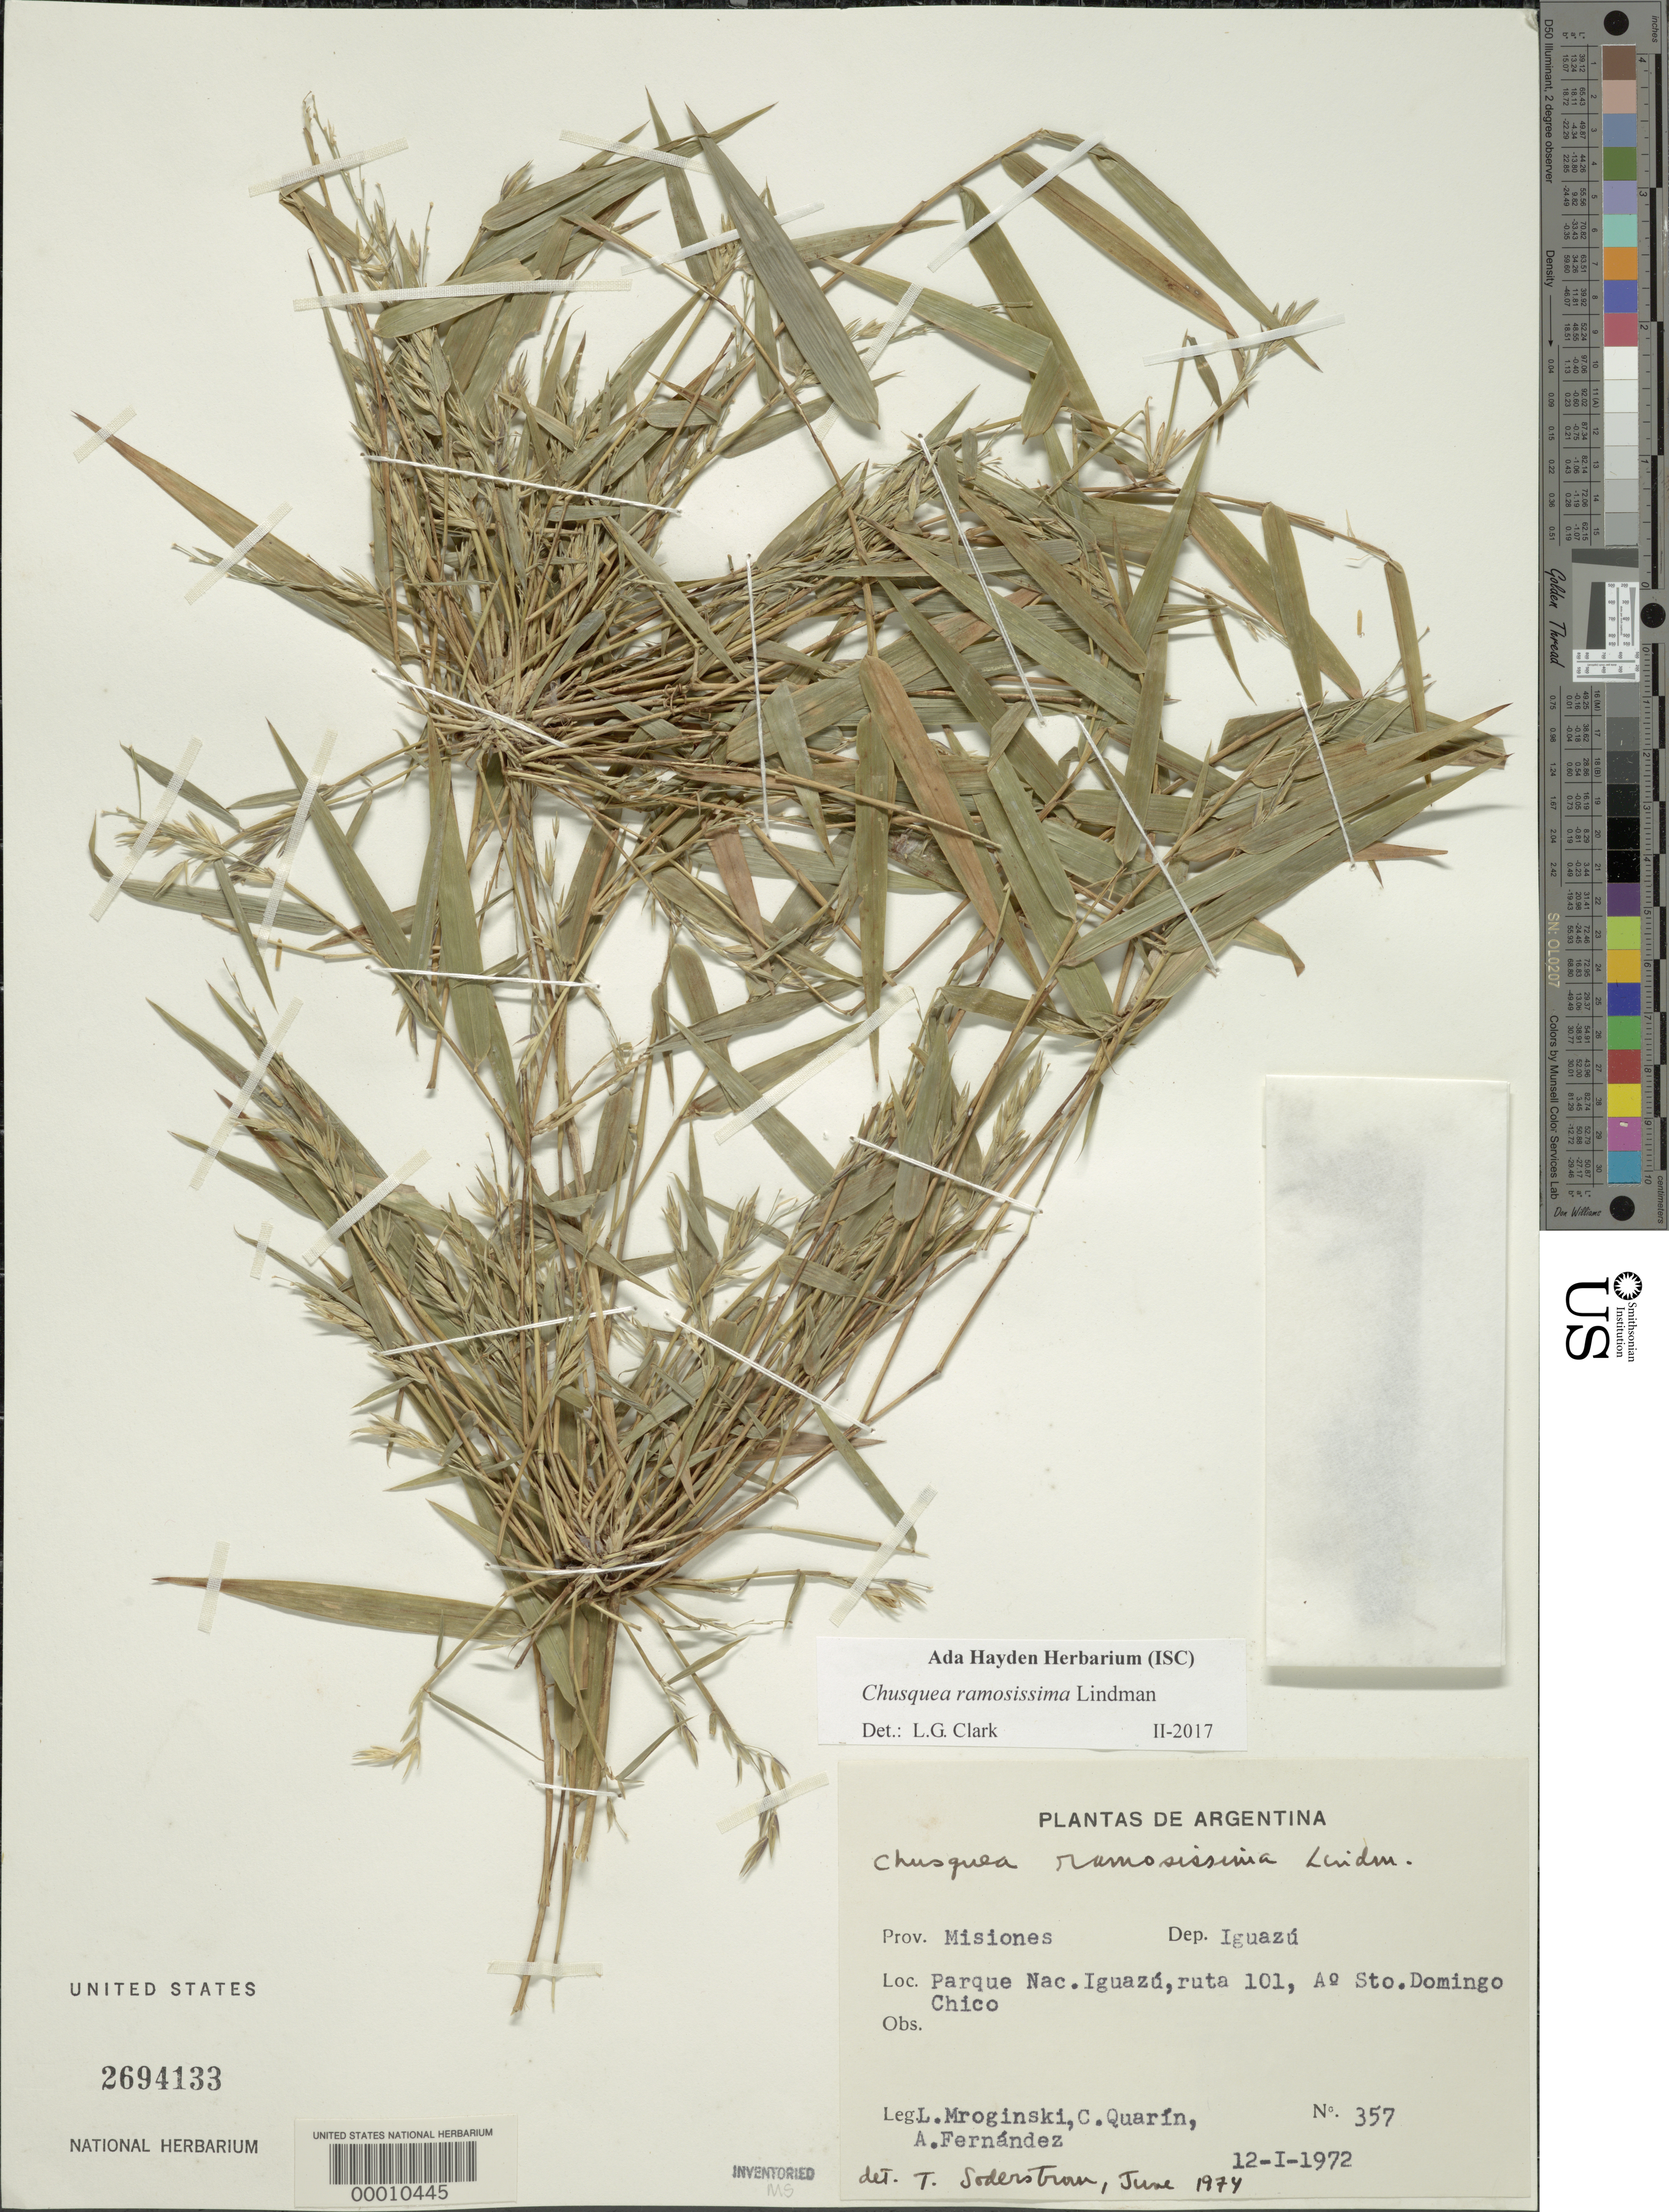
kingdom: Plantae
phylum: Tracheophyta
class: Liliopsida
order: Poales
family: Poaceae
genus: Chusquea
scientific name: Chusquea ramosissima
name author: Lindm.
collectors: L. Mroginski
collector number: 357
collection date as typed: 12 Jan 1972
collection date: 1972-01-12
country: Argentina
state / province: Misiones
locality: Iguazu, Santo Domingo Chico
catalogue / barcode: US 2694133